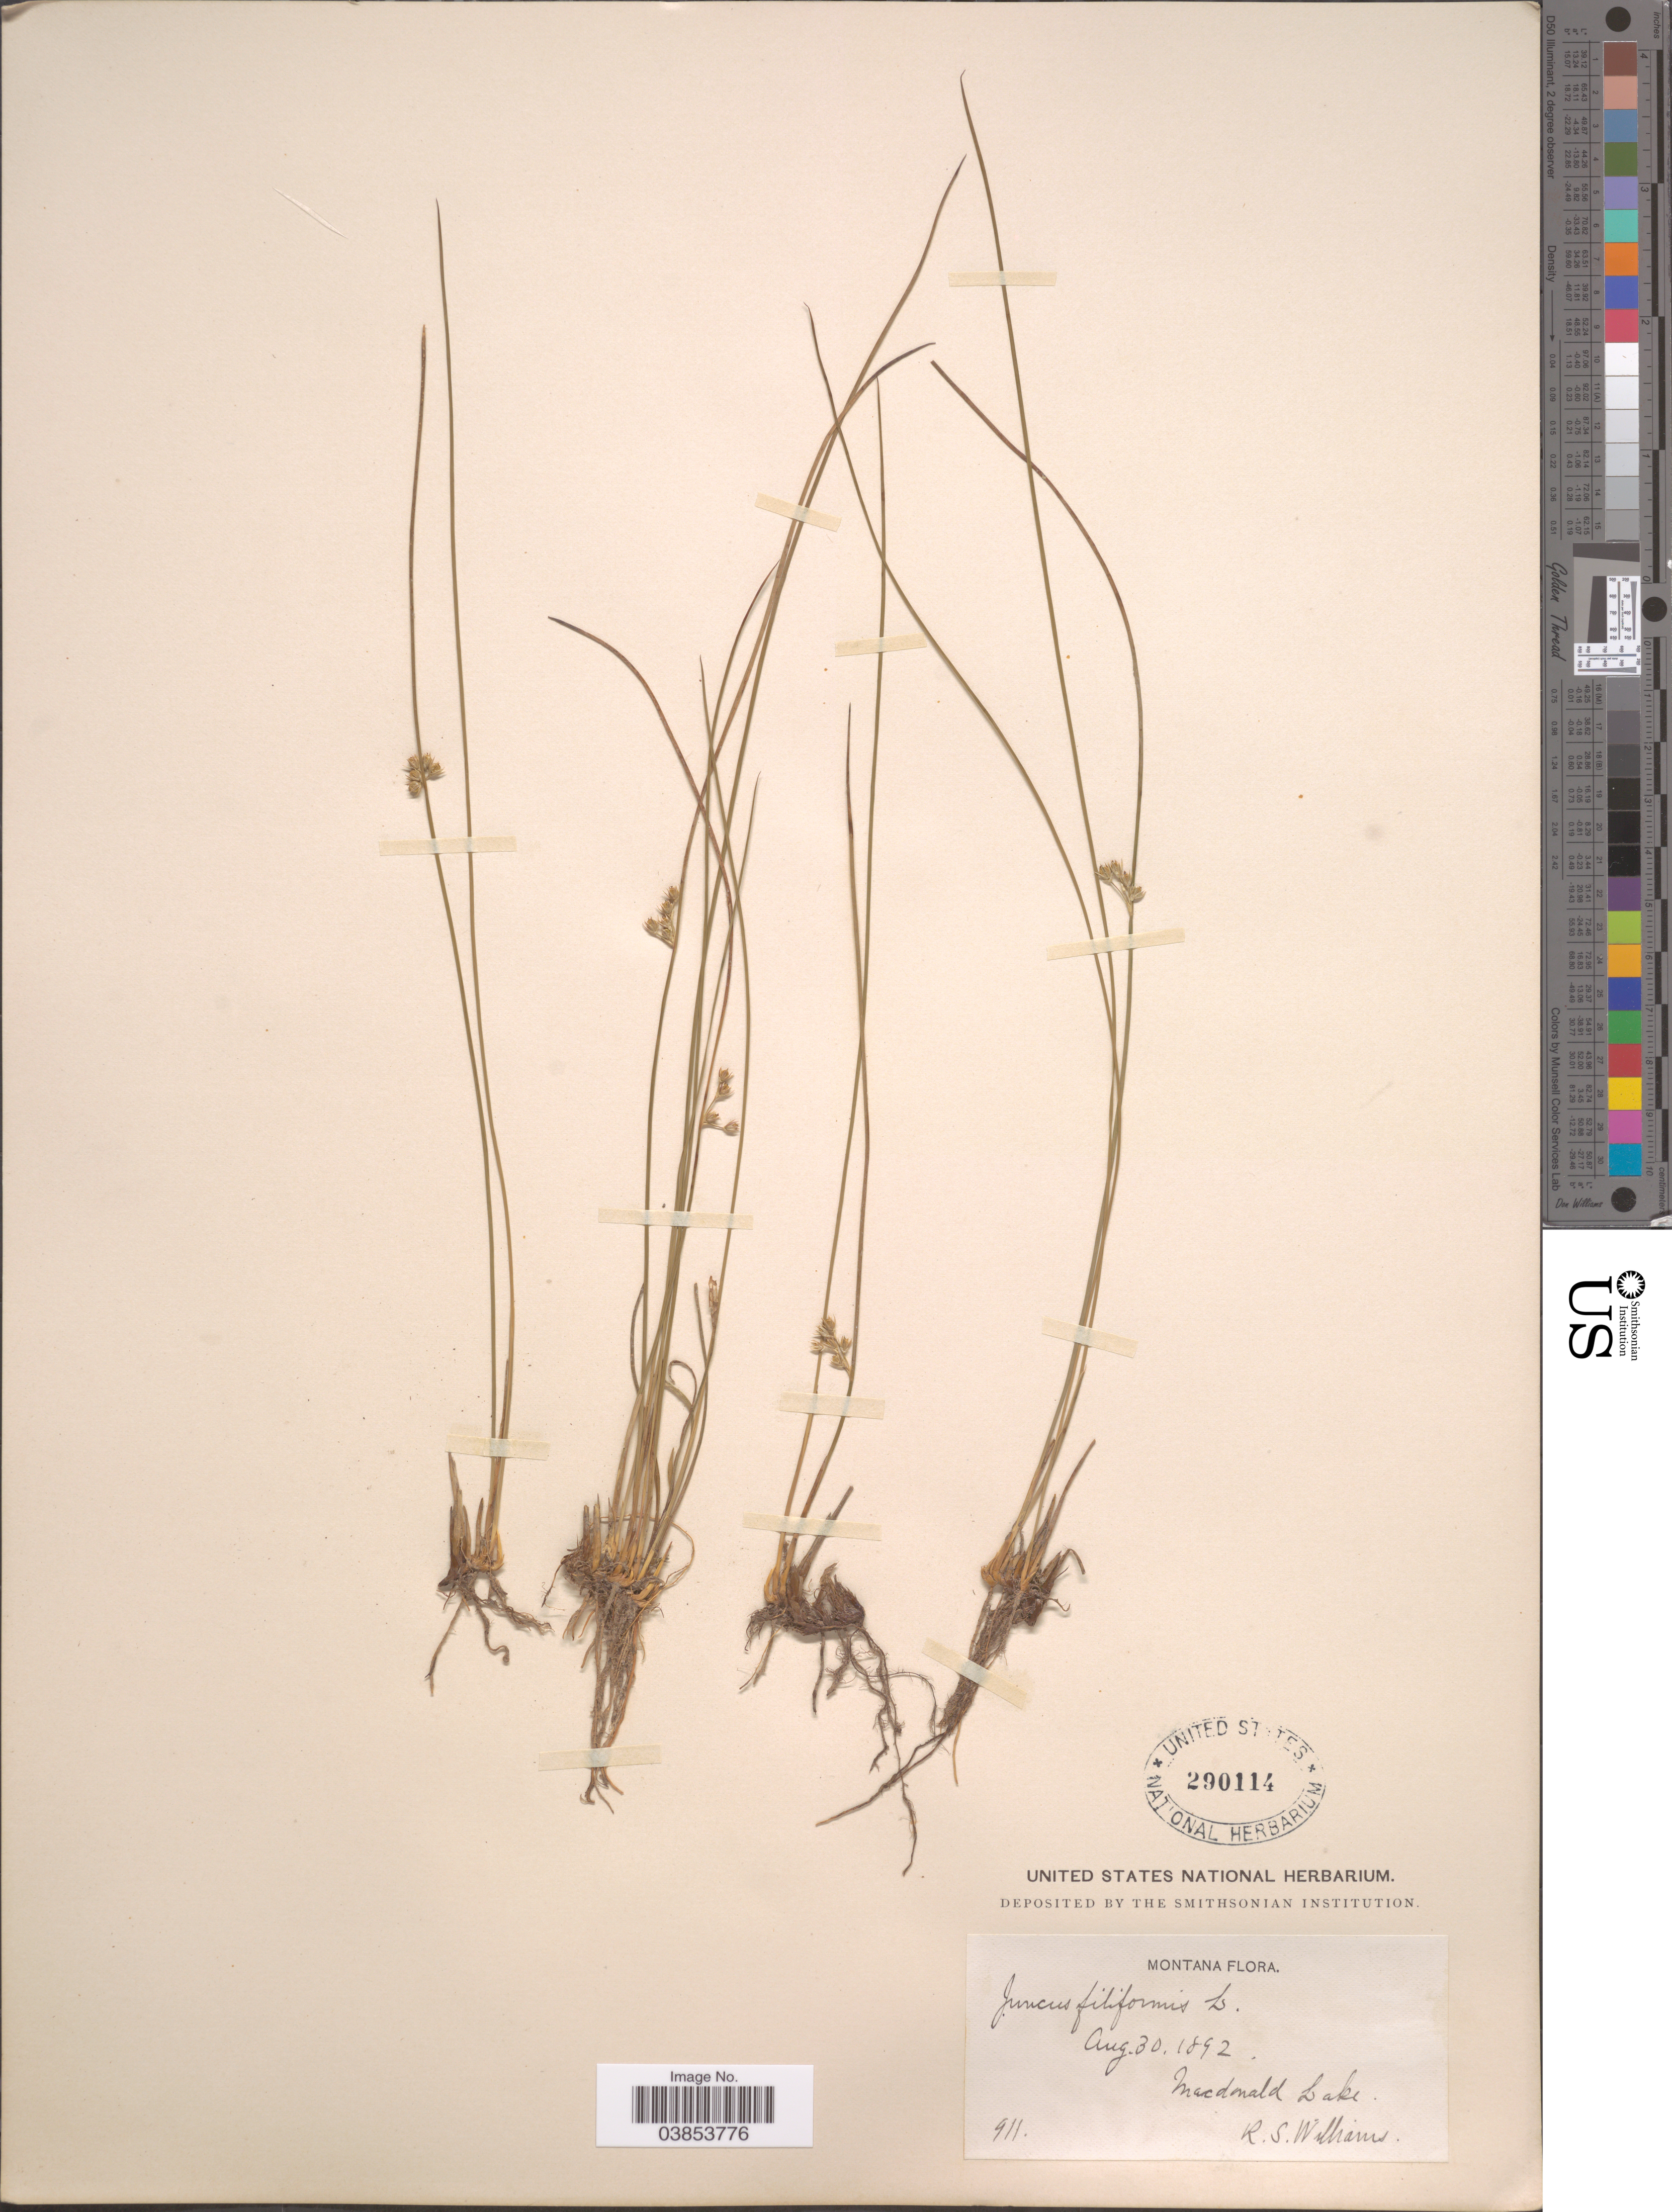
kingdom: Plantae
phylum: Tracheophyta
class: Liliopsida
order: Poales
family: Juncaceae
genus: Juncus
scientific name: Juncus filiformis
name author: L.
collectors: R. S. Williams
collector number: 911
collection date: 1892-08-30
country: United States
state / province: Montana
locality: Macdonald Lake.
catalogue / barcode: US 290114